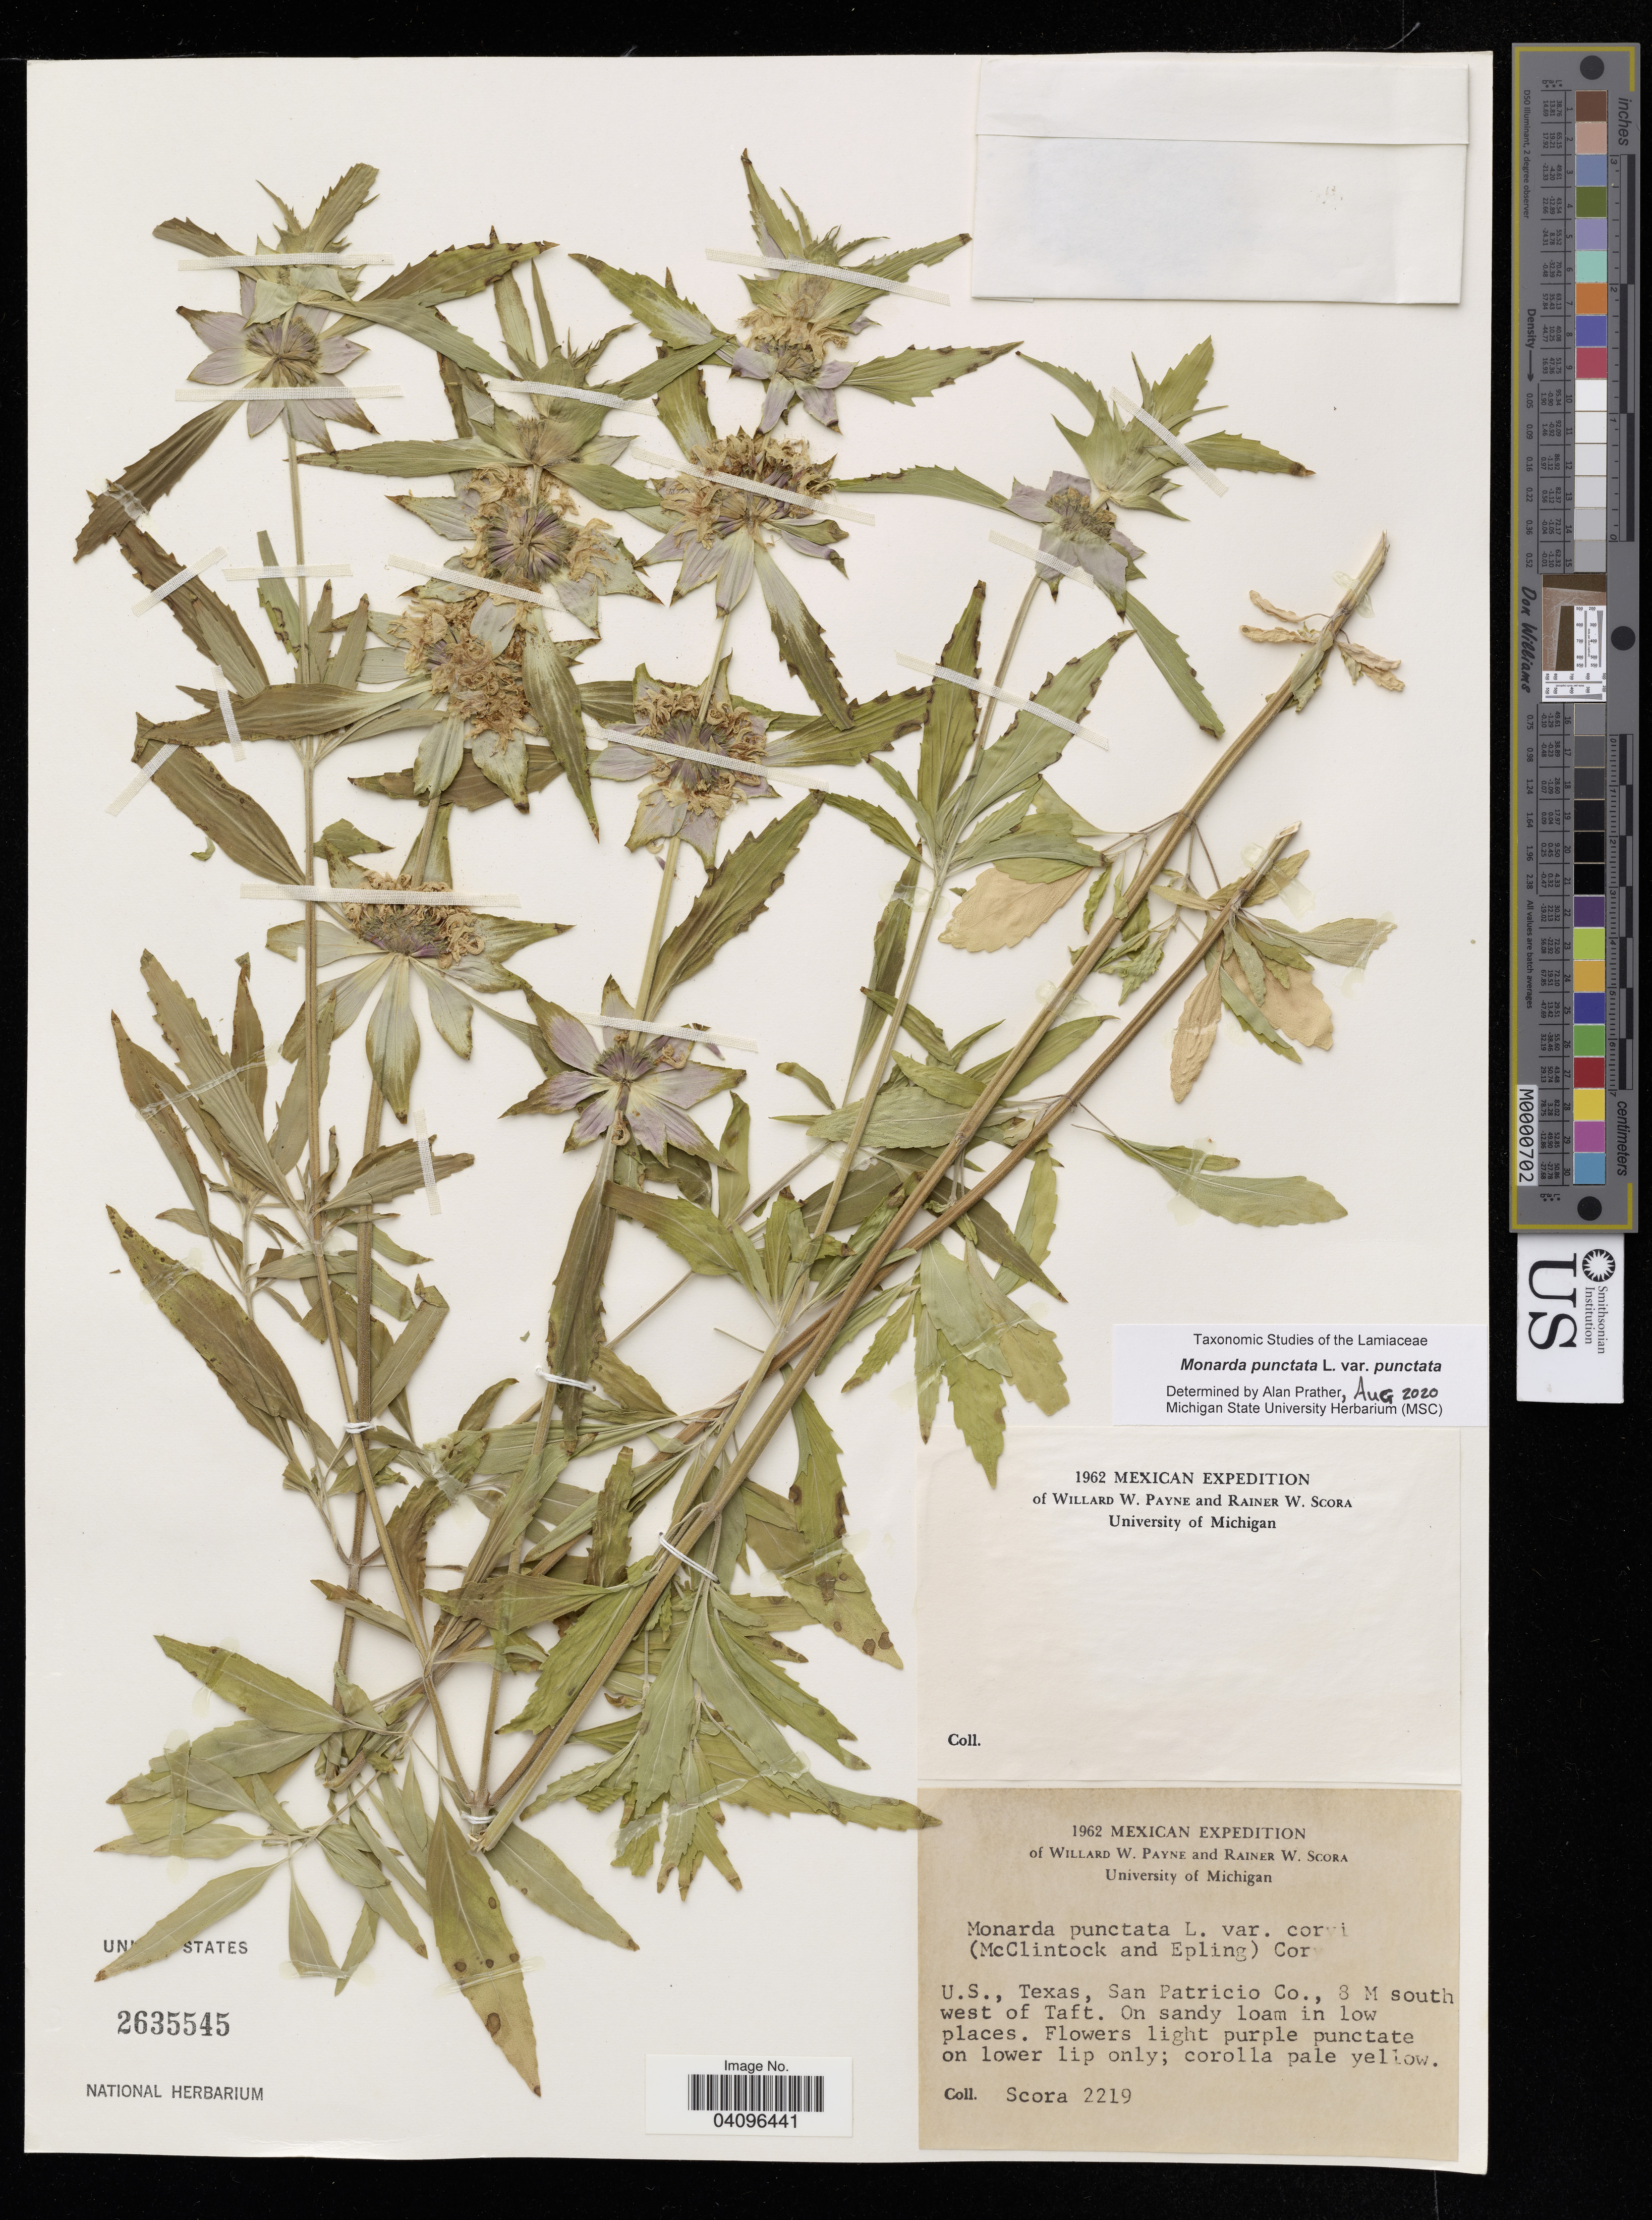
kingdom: Plantae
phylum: Tracheophyta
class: Magnoliopsida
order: Lamiales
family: Lamiaceae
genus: Monarda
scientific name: Monarda punctata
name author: L.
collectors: Scora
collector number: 2219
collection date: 1962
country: United States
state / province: Texas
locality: U.S., Texas, San Patricio Co., 8 M south west of Taft.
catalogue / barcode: US 2635545